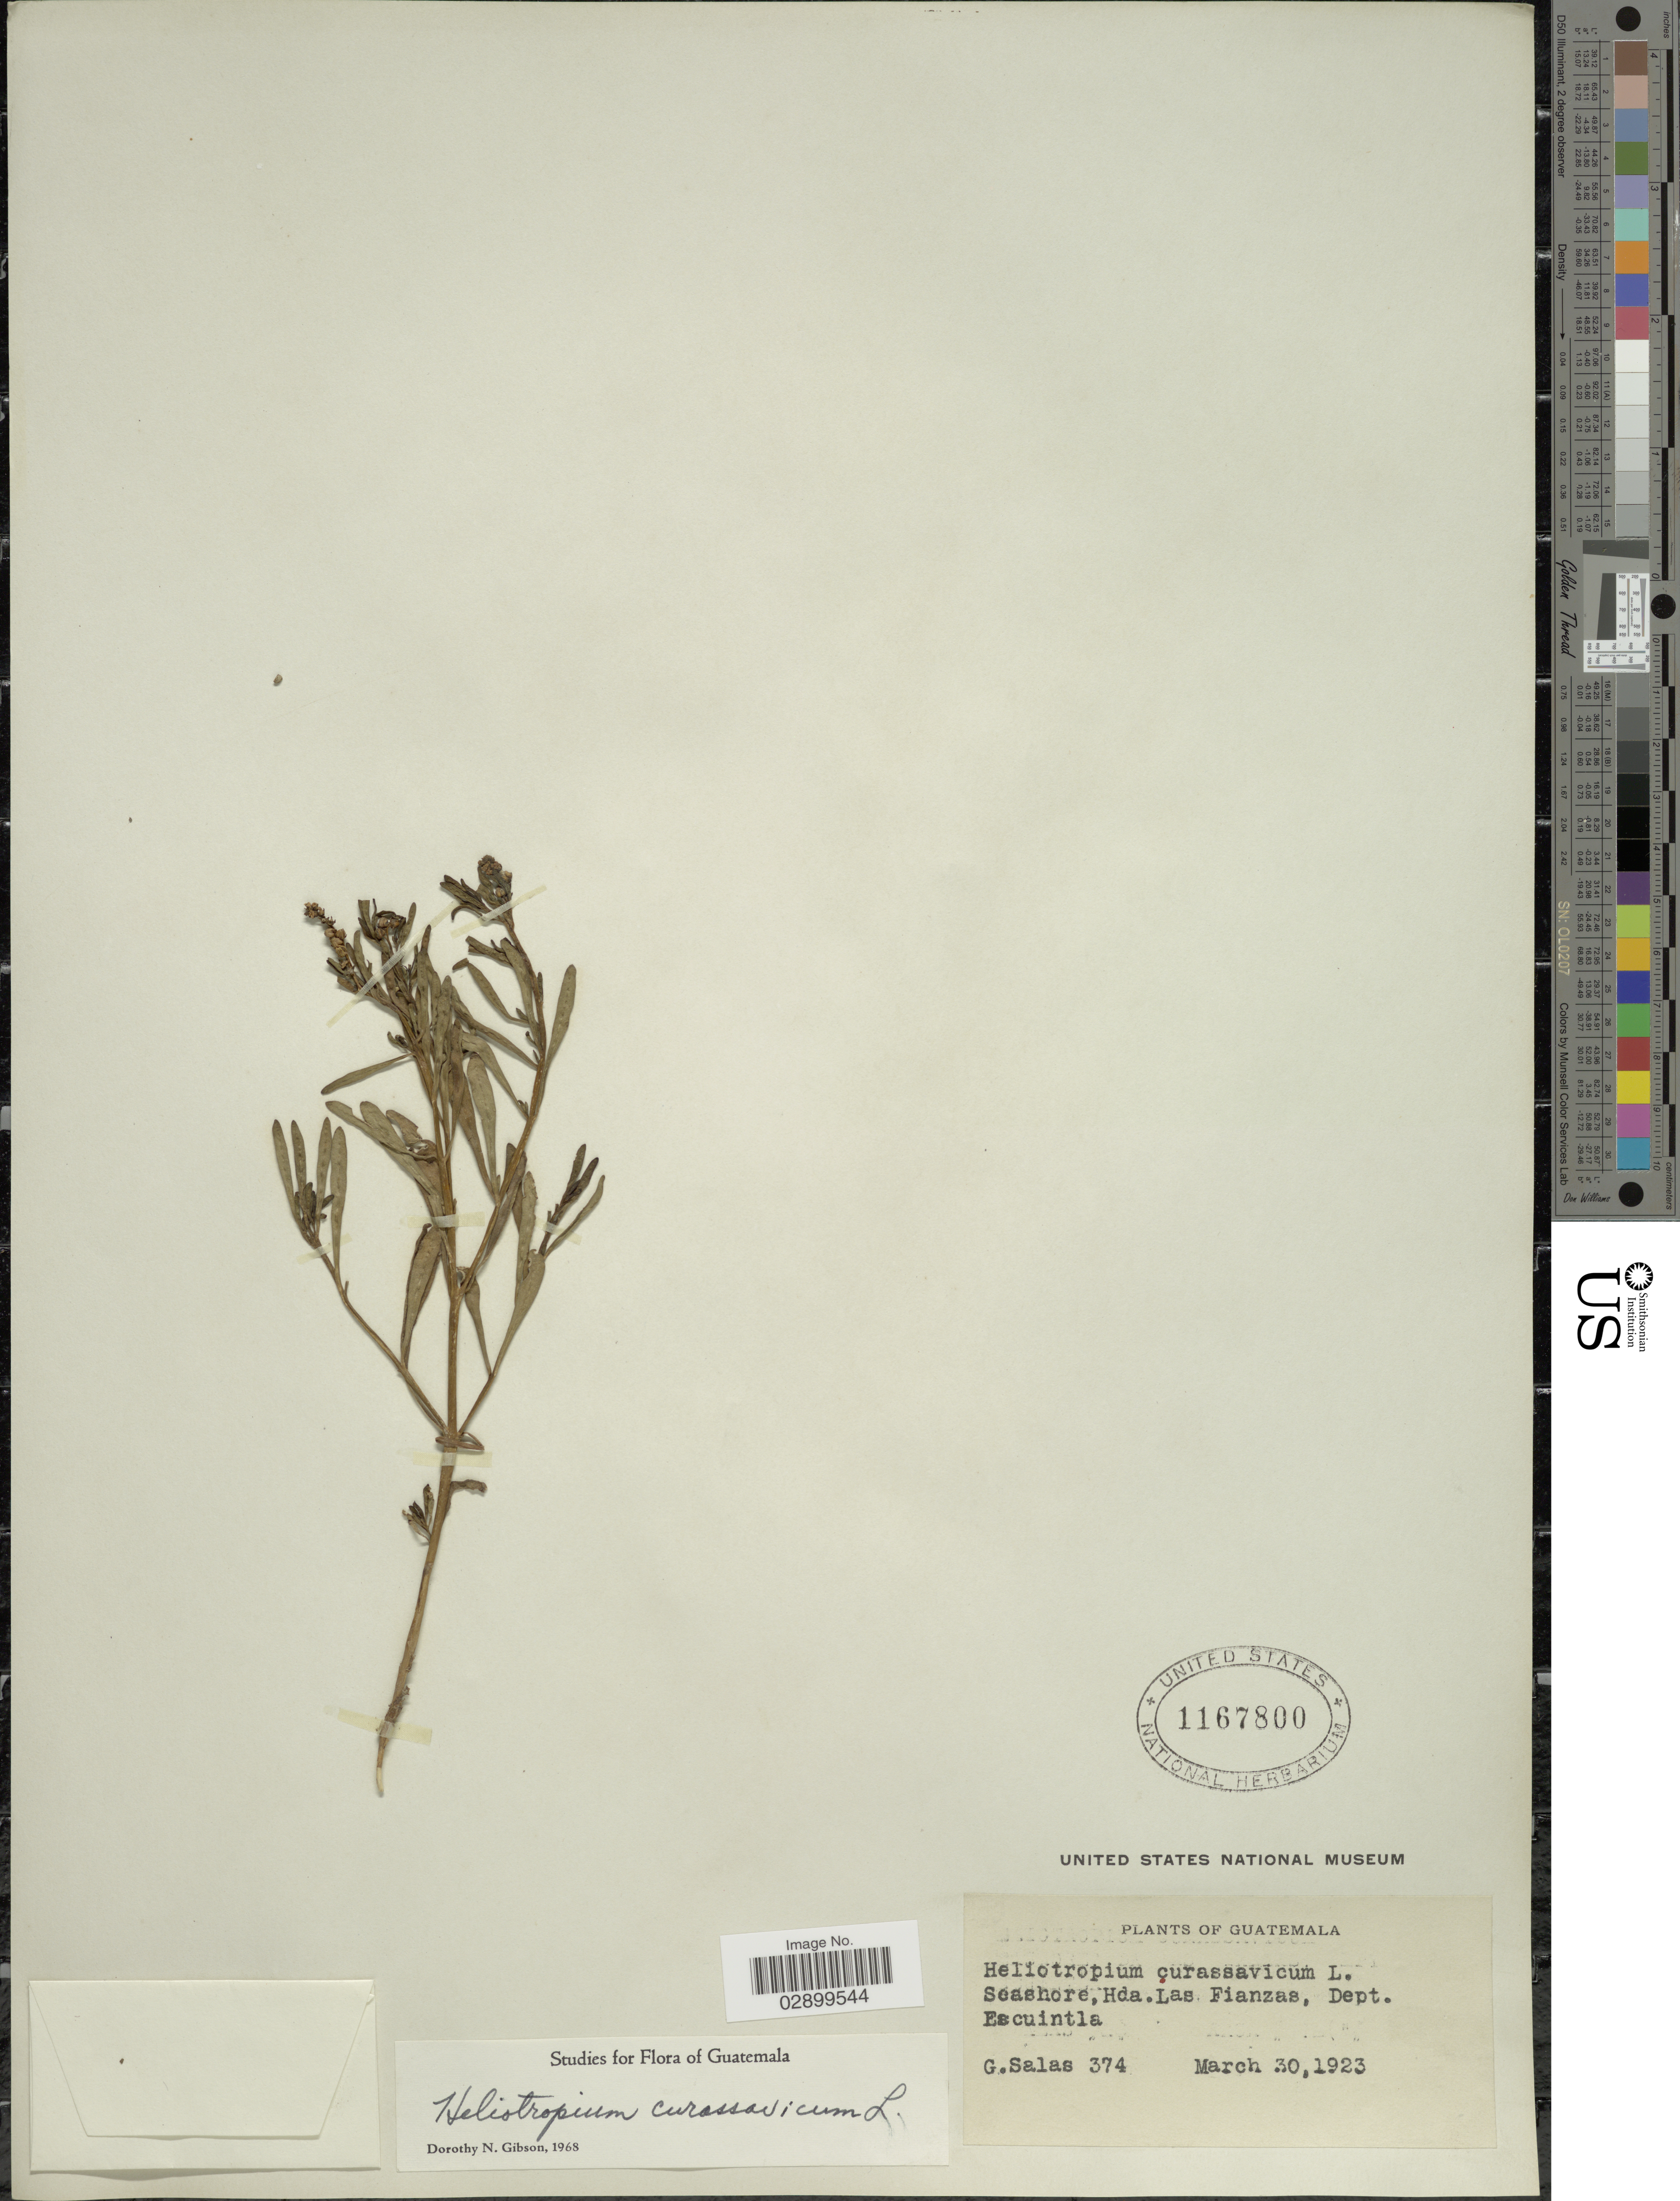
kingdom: Plantae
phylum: Tracheophyta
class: Magnoliopsida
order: Boraginales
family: Heliotropiaceae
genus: Heliotropium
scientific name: Heliotropium curassavicum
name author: L.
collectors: G. Salas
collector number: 374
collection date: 1923-03-30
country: Guatemala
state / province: Escuintla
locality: Seashore, Hda. Las Fianzas, Dept. Escuintla.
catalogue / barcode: US 1167800